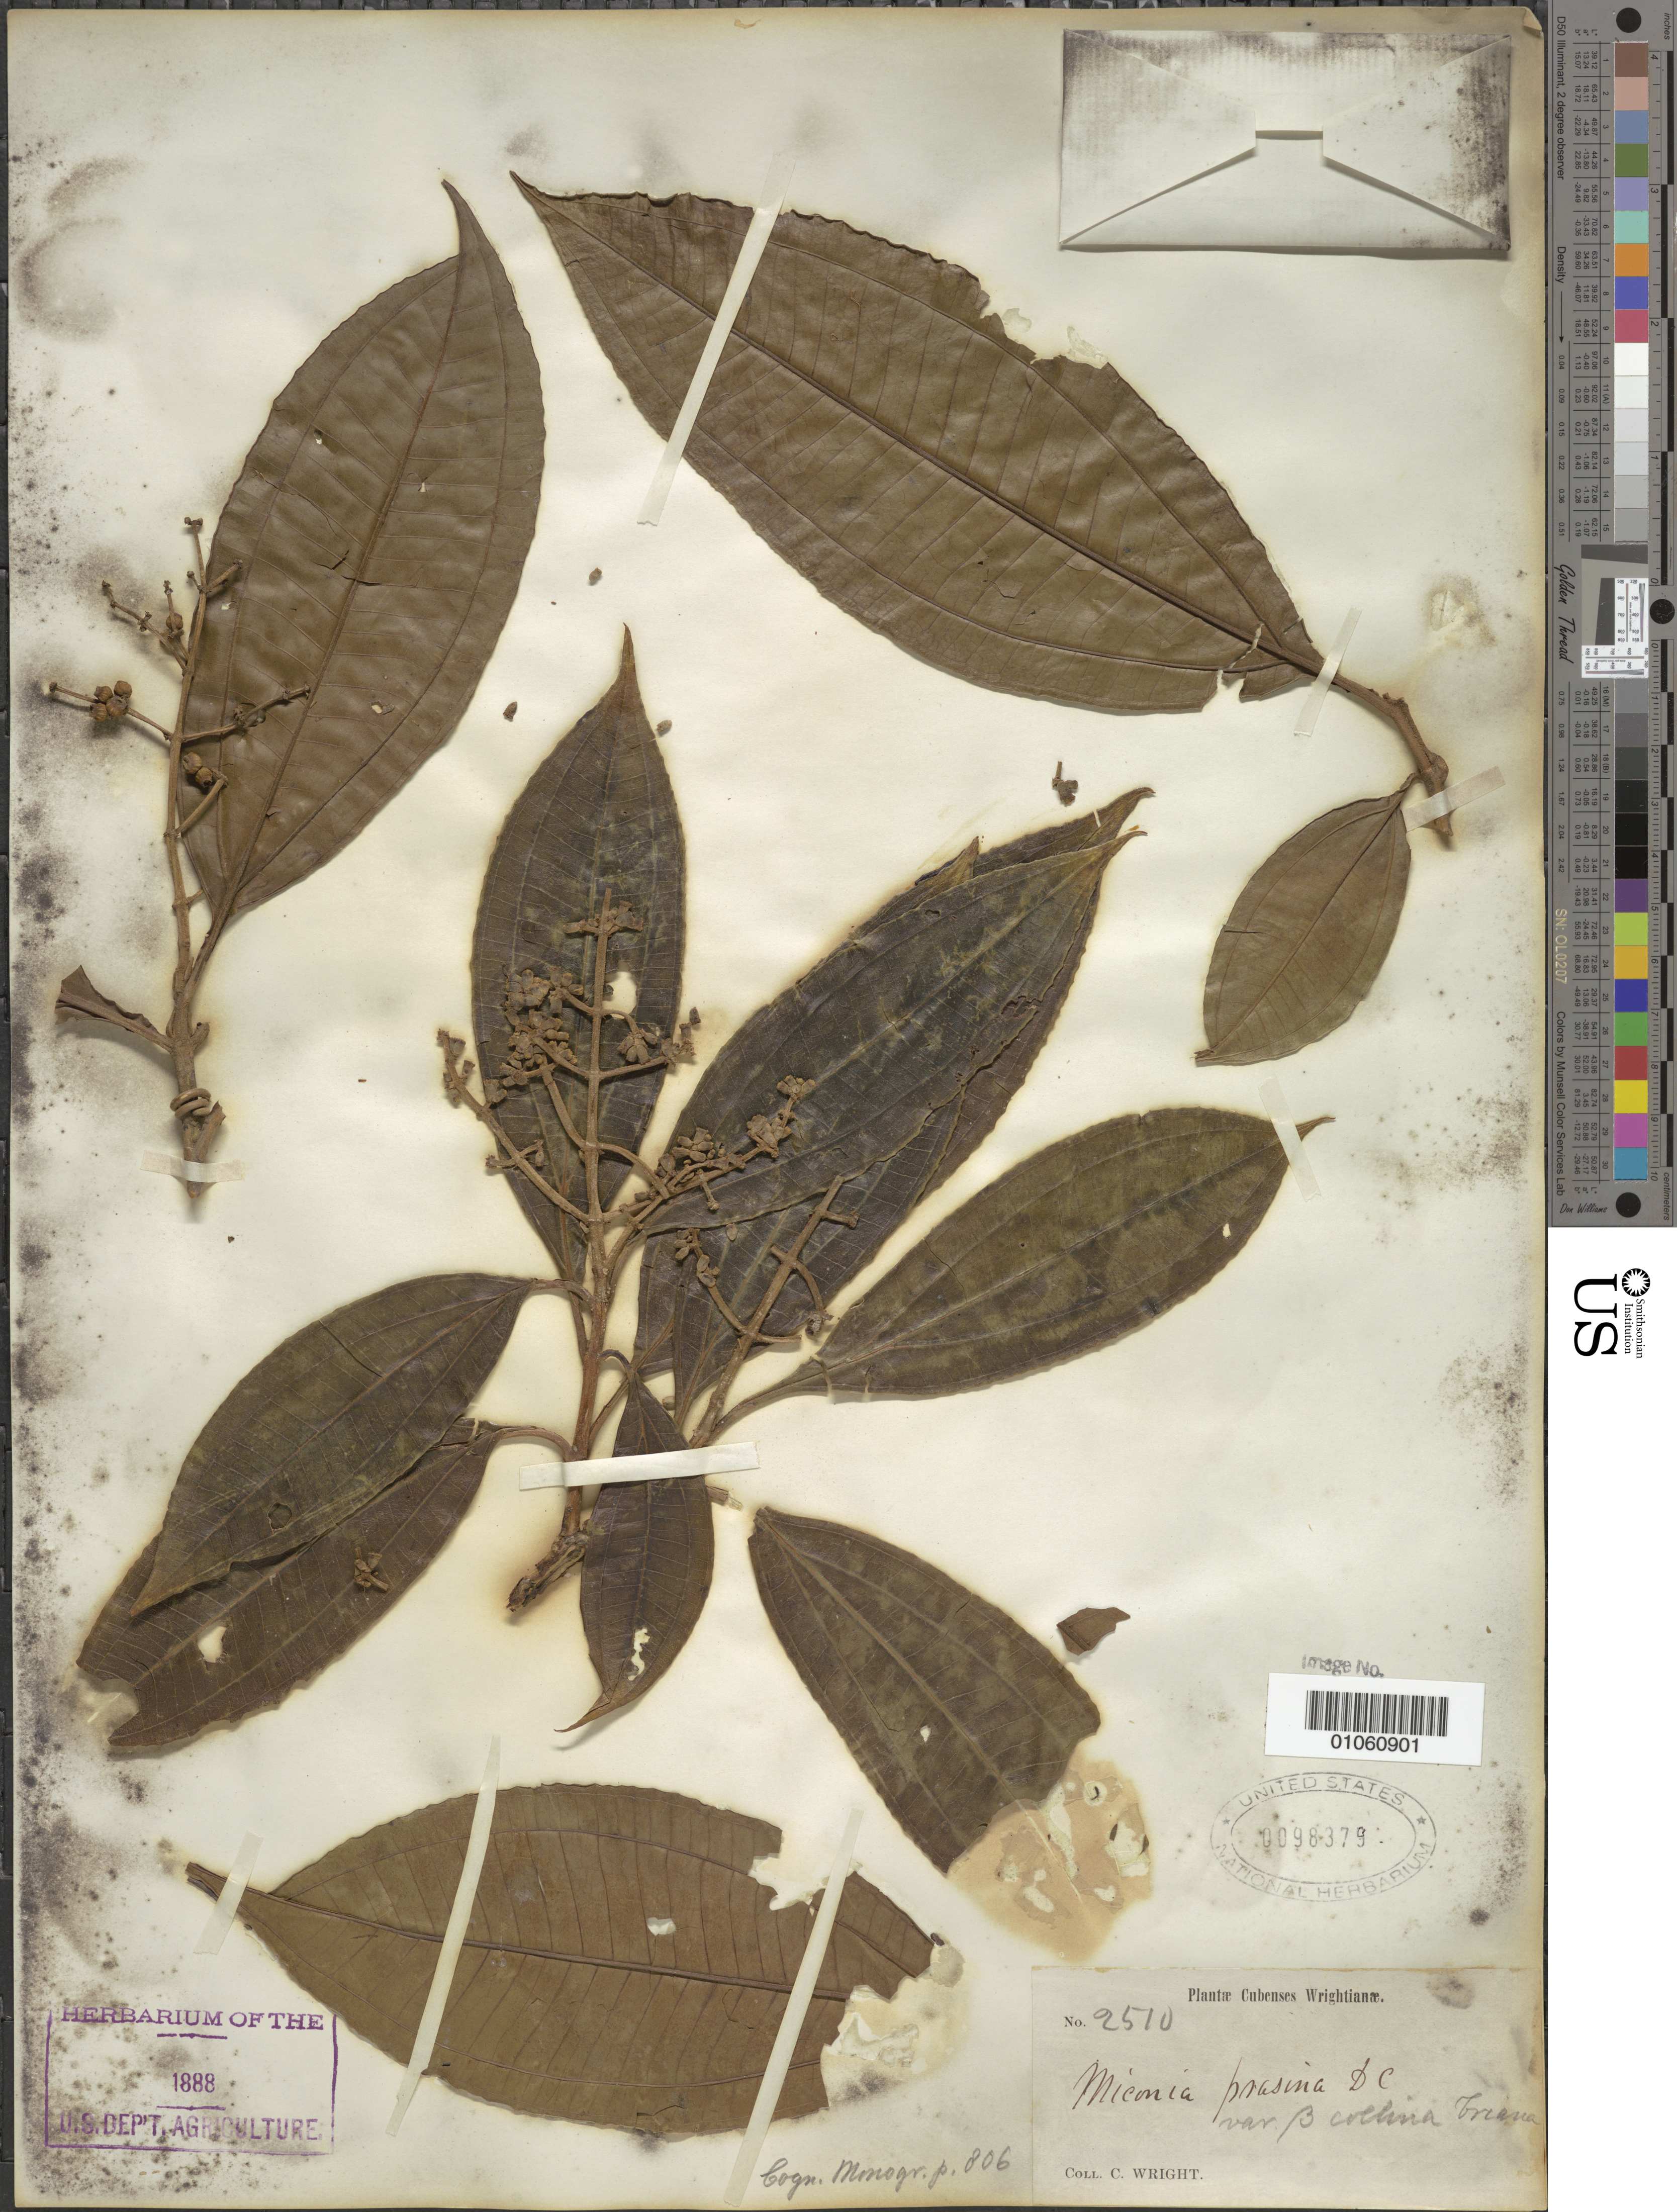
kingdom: Plantae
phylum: Tracheophyta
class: Magnoliopsida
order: Myrtales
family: Melastomataceae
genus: Miconia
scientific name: Miconia prasina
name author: (Sw.) DC.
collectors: C. Wright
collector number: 2510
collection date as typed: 1800 to 1899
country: Cuba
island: Cuba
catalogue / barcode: US 98379